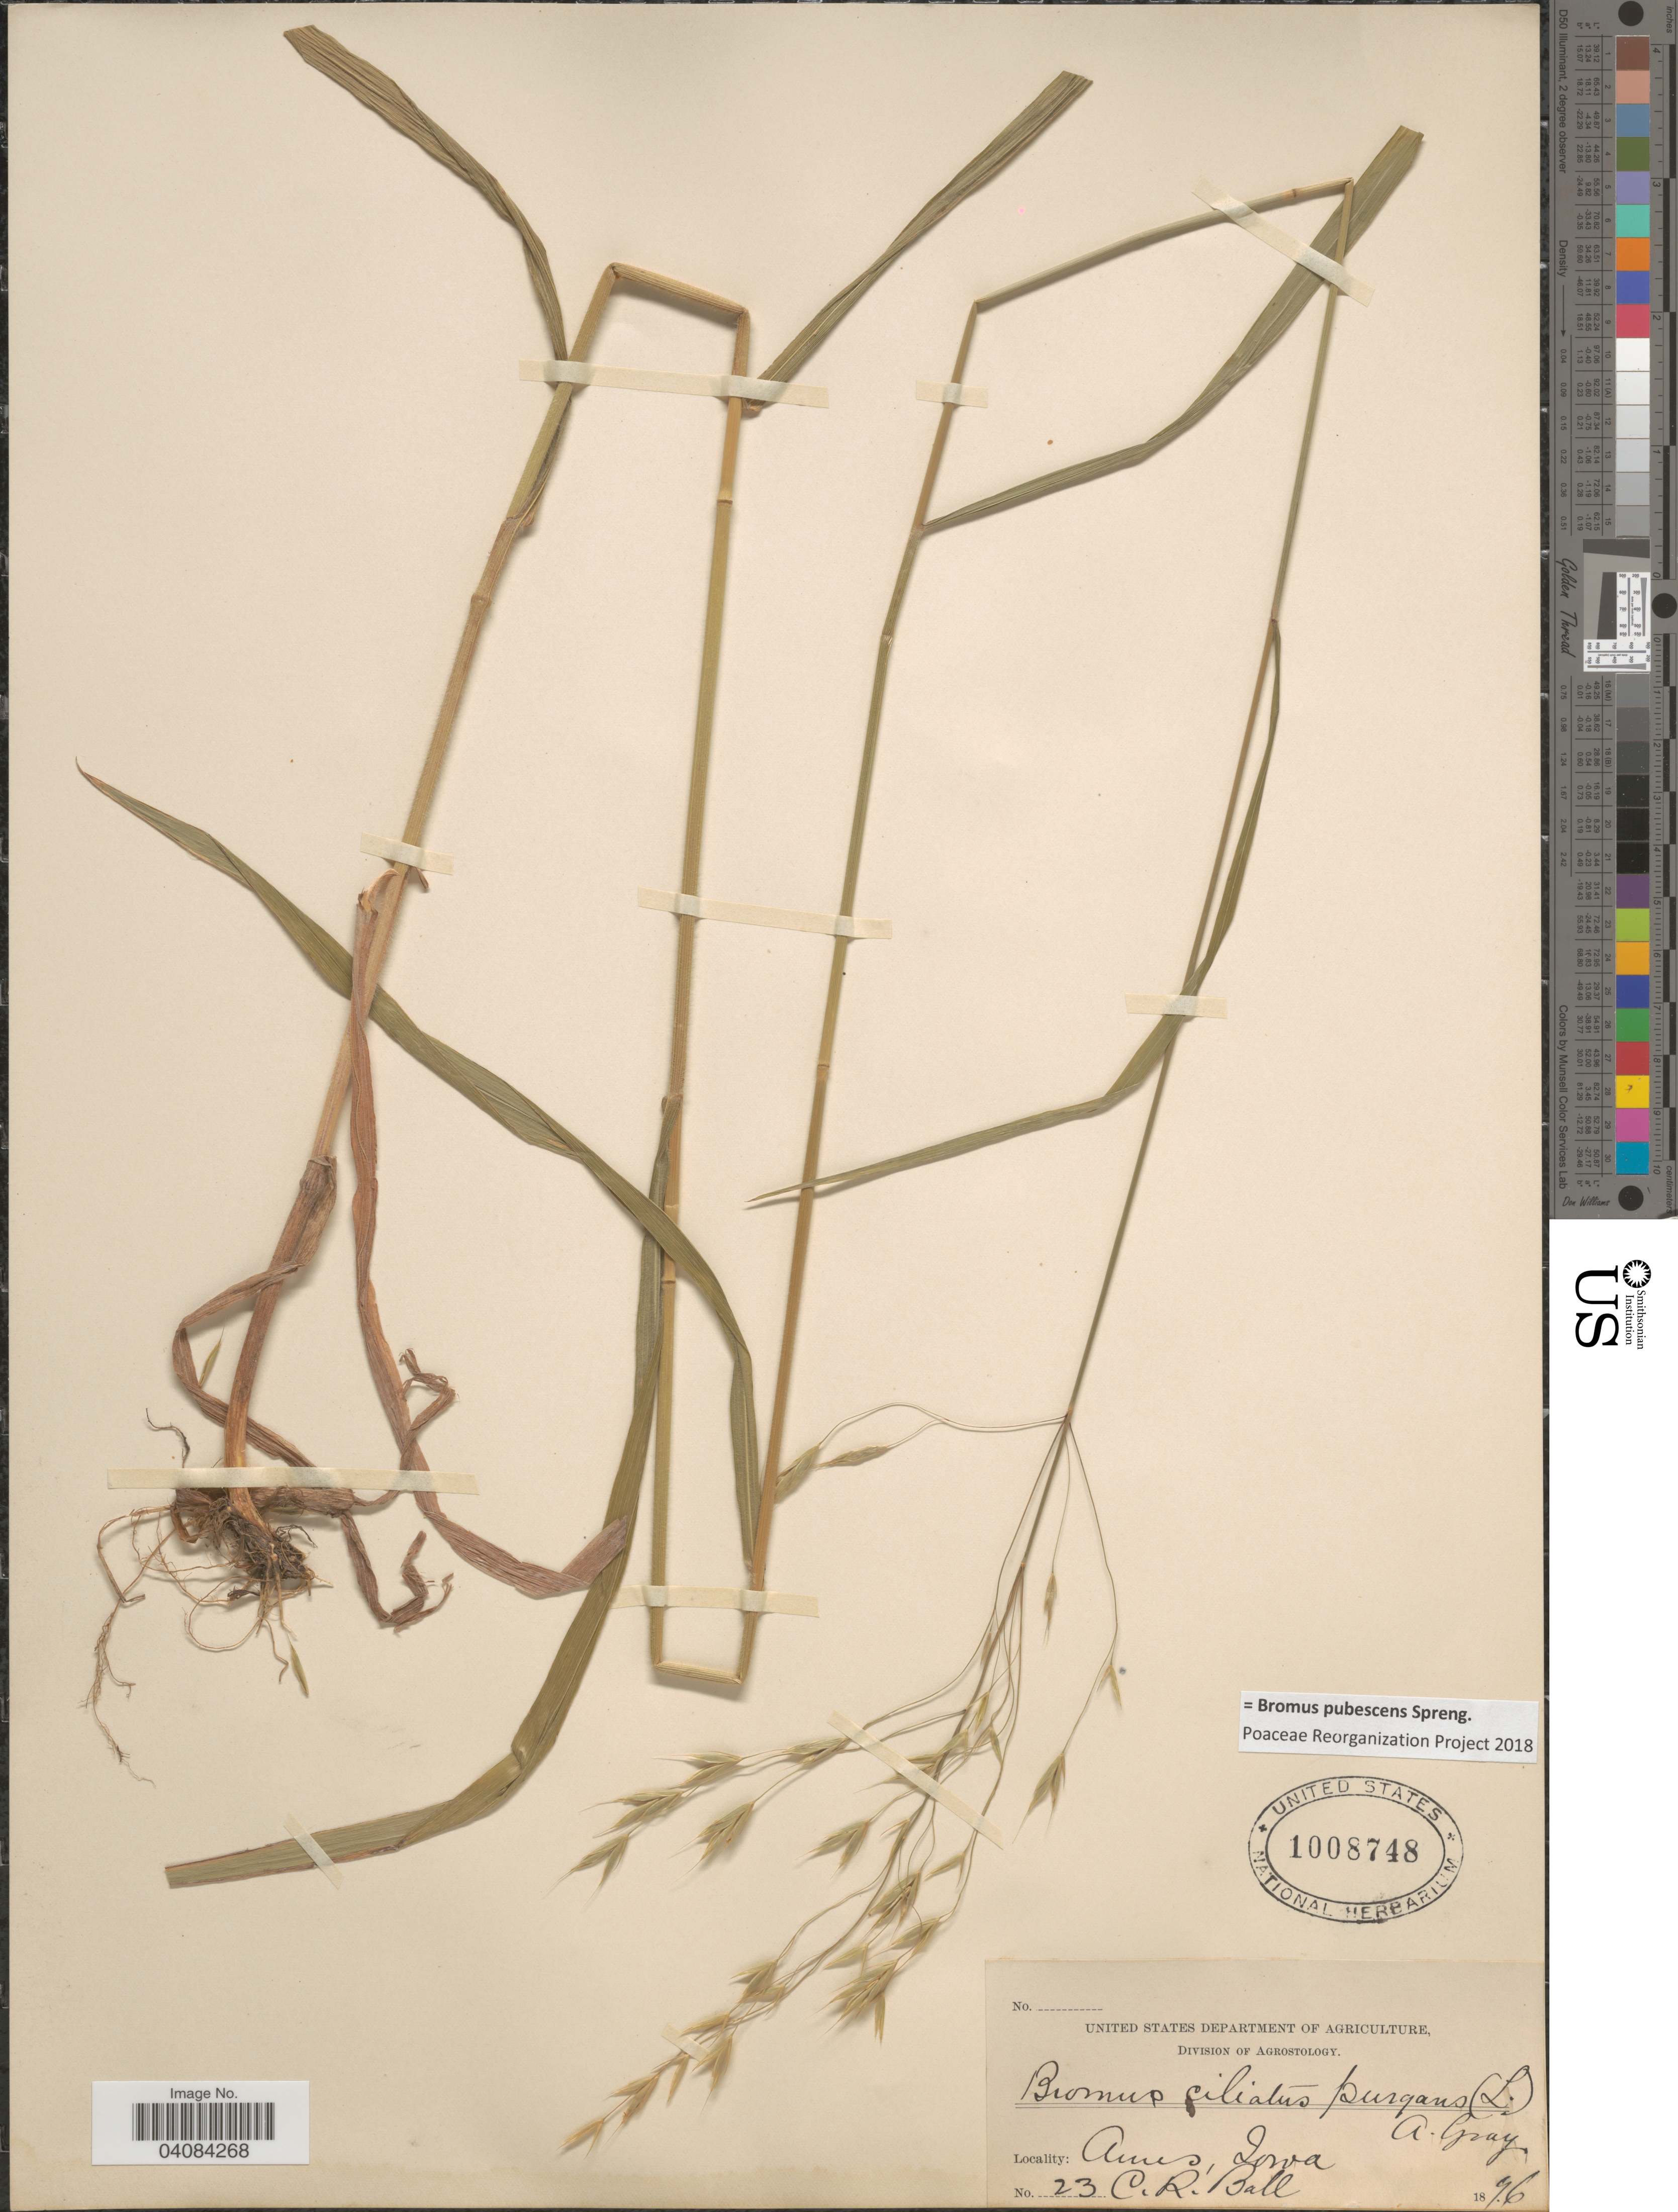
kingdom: Plantae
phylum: Tracheophyta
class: Liliopsida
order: Poales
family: Poaceae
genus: Bromus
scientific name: Bromus pubescens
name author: Muhl. ex Willd.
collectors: C. R. Ball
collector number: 23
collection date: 1896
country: United States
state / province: Iowa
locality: Ames.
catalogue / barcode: US 1008748